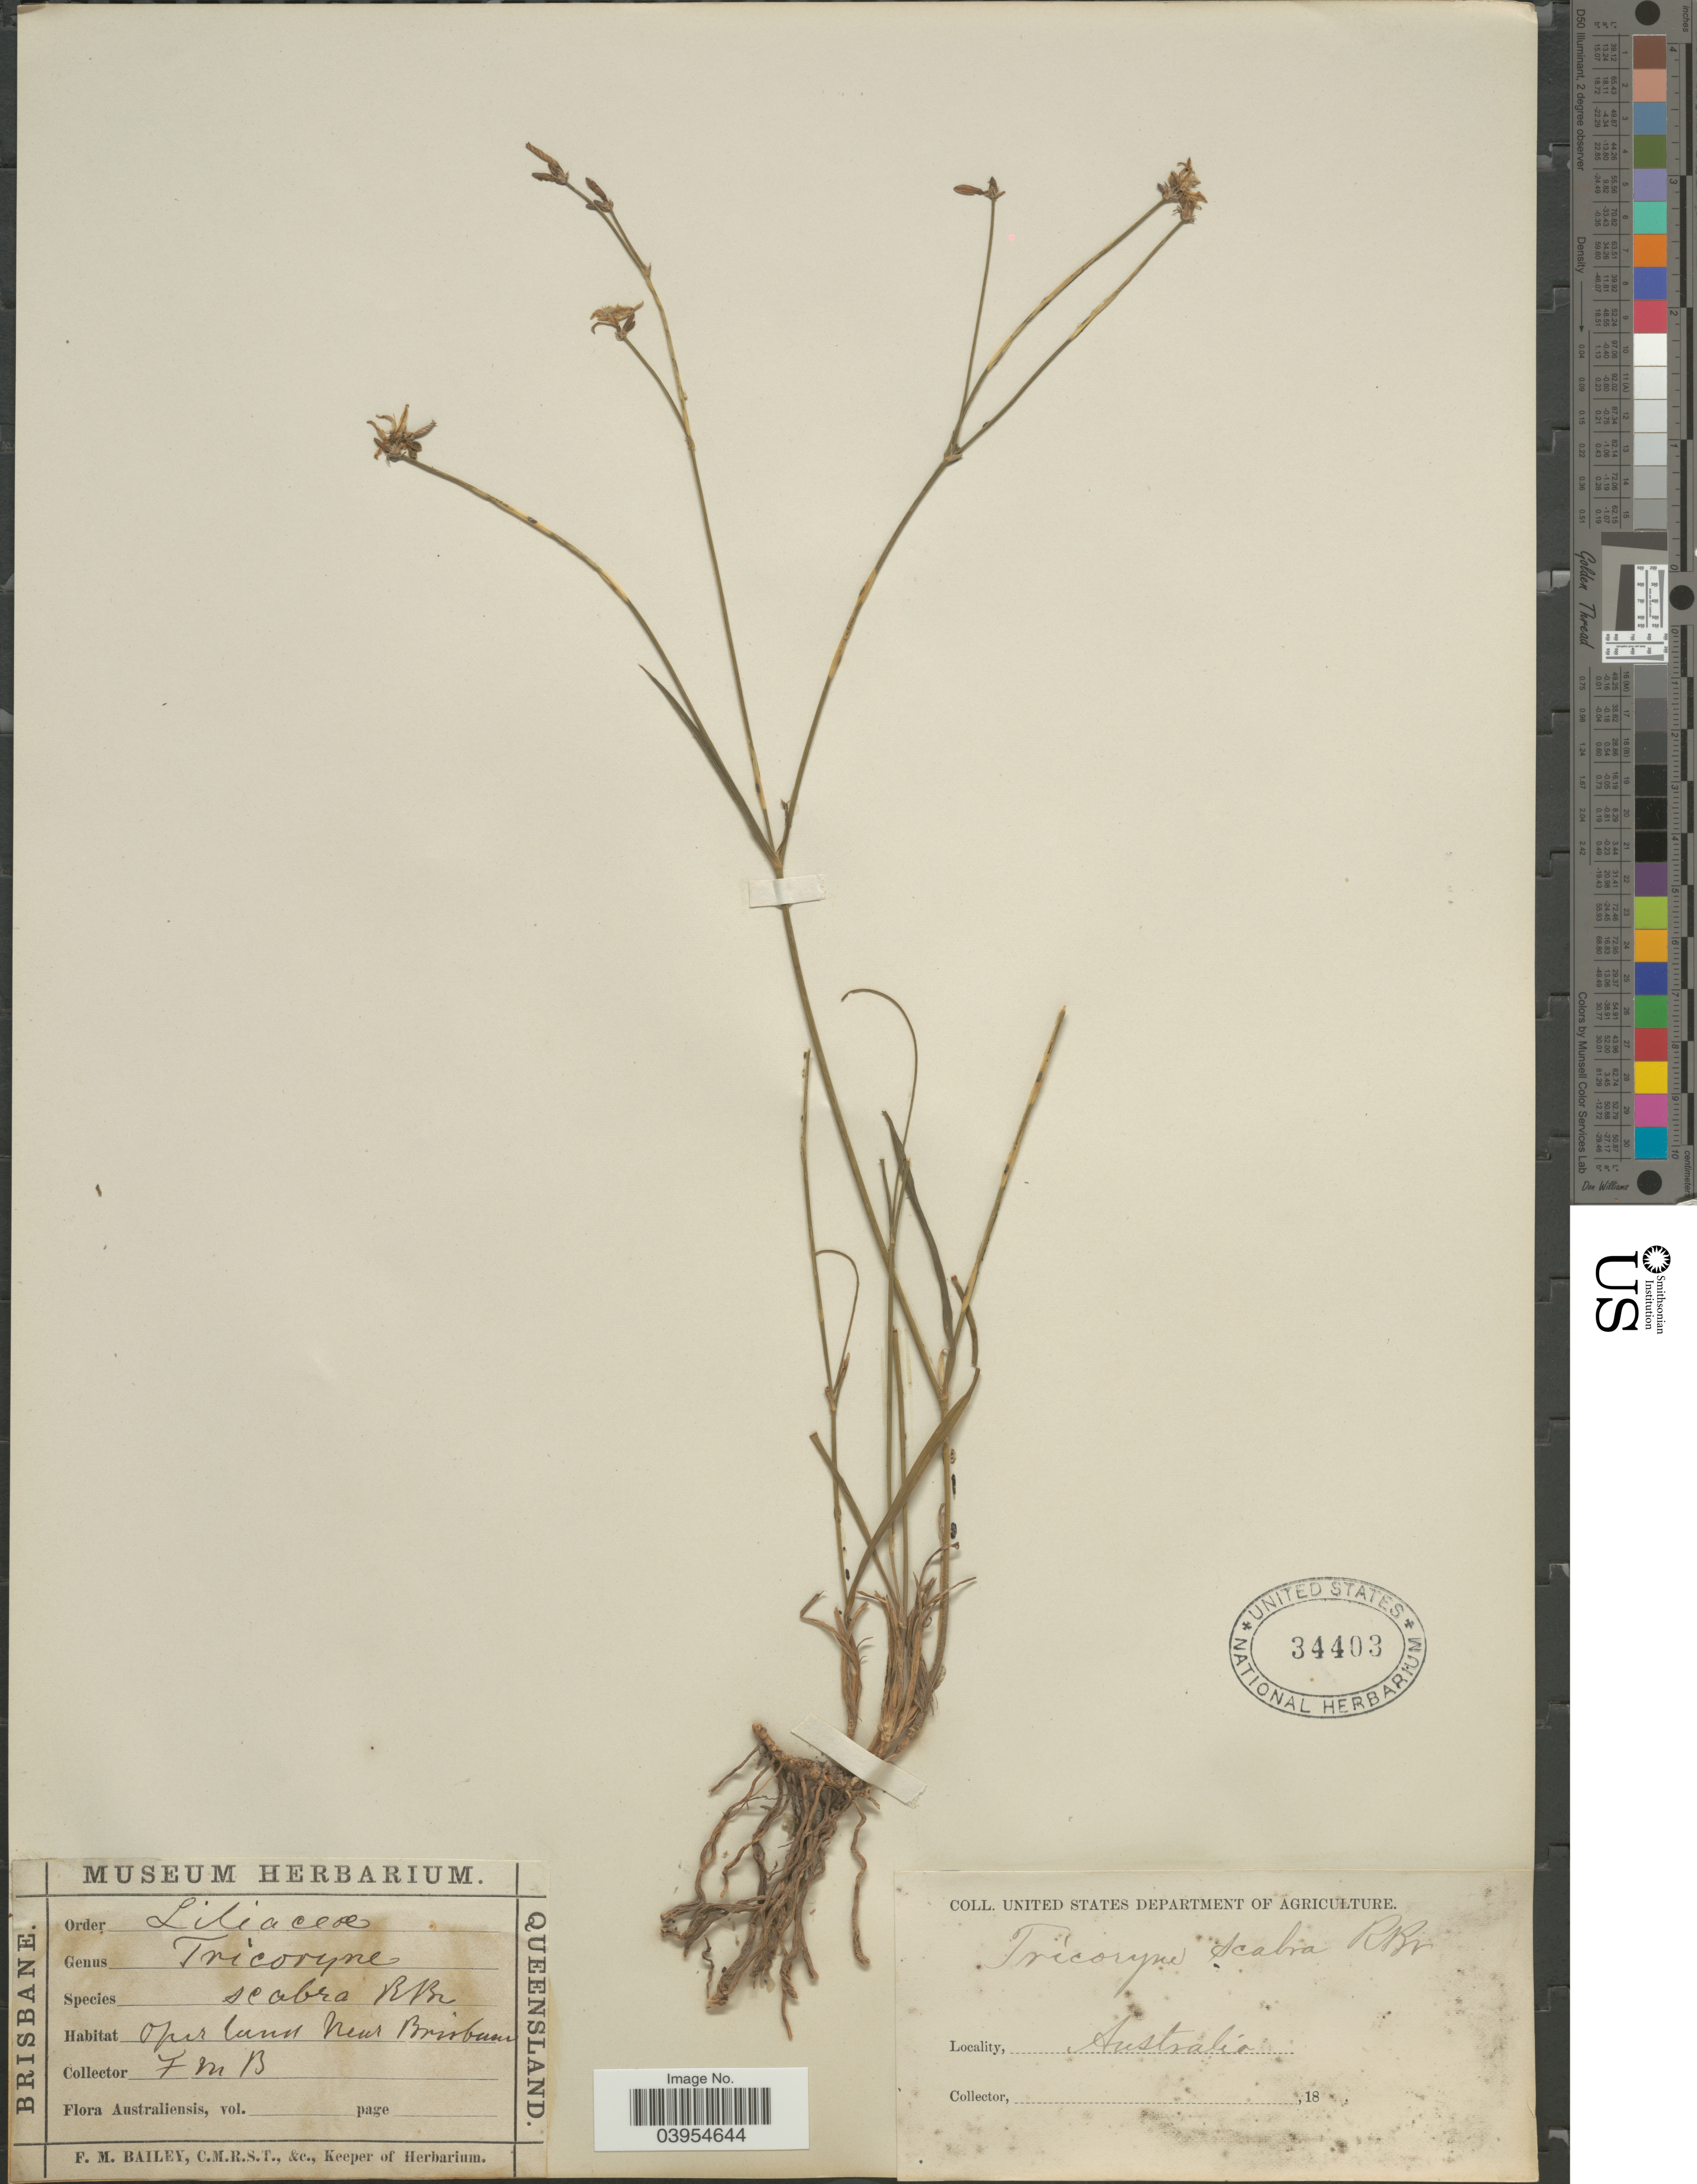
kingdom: Plantae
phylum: Tracheophyta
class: Liliopsida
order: Asparagales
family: Asphodelaceae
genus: Tricoryne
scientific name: Tricoryne scabra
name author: R. Br.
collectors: F. M. Bailey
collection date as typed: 18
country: Australia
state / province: Queensland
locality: New Brisbane.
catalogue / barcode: US 34403